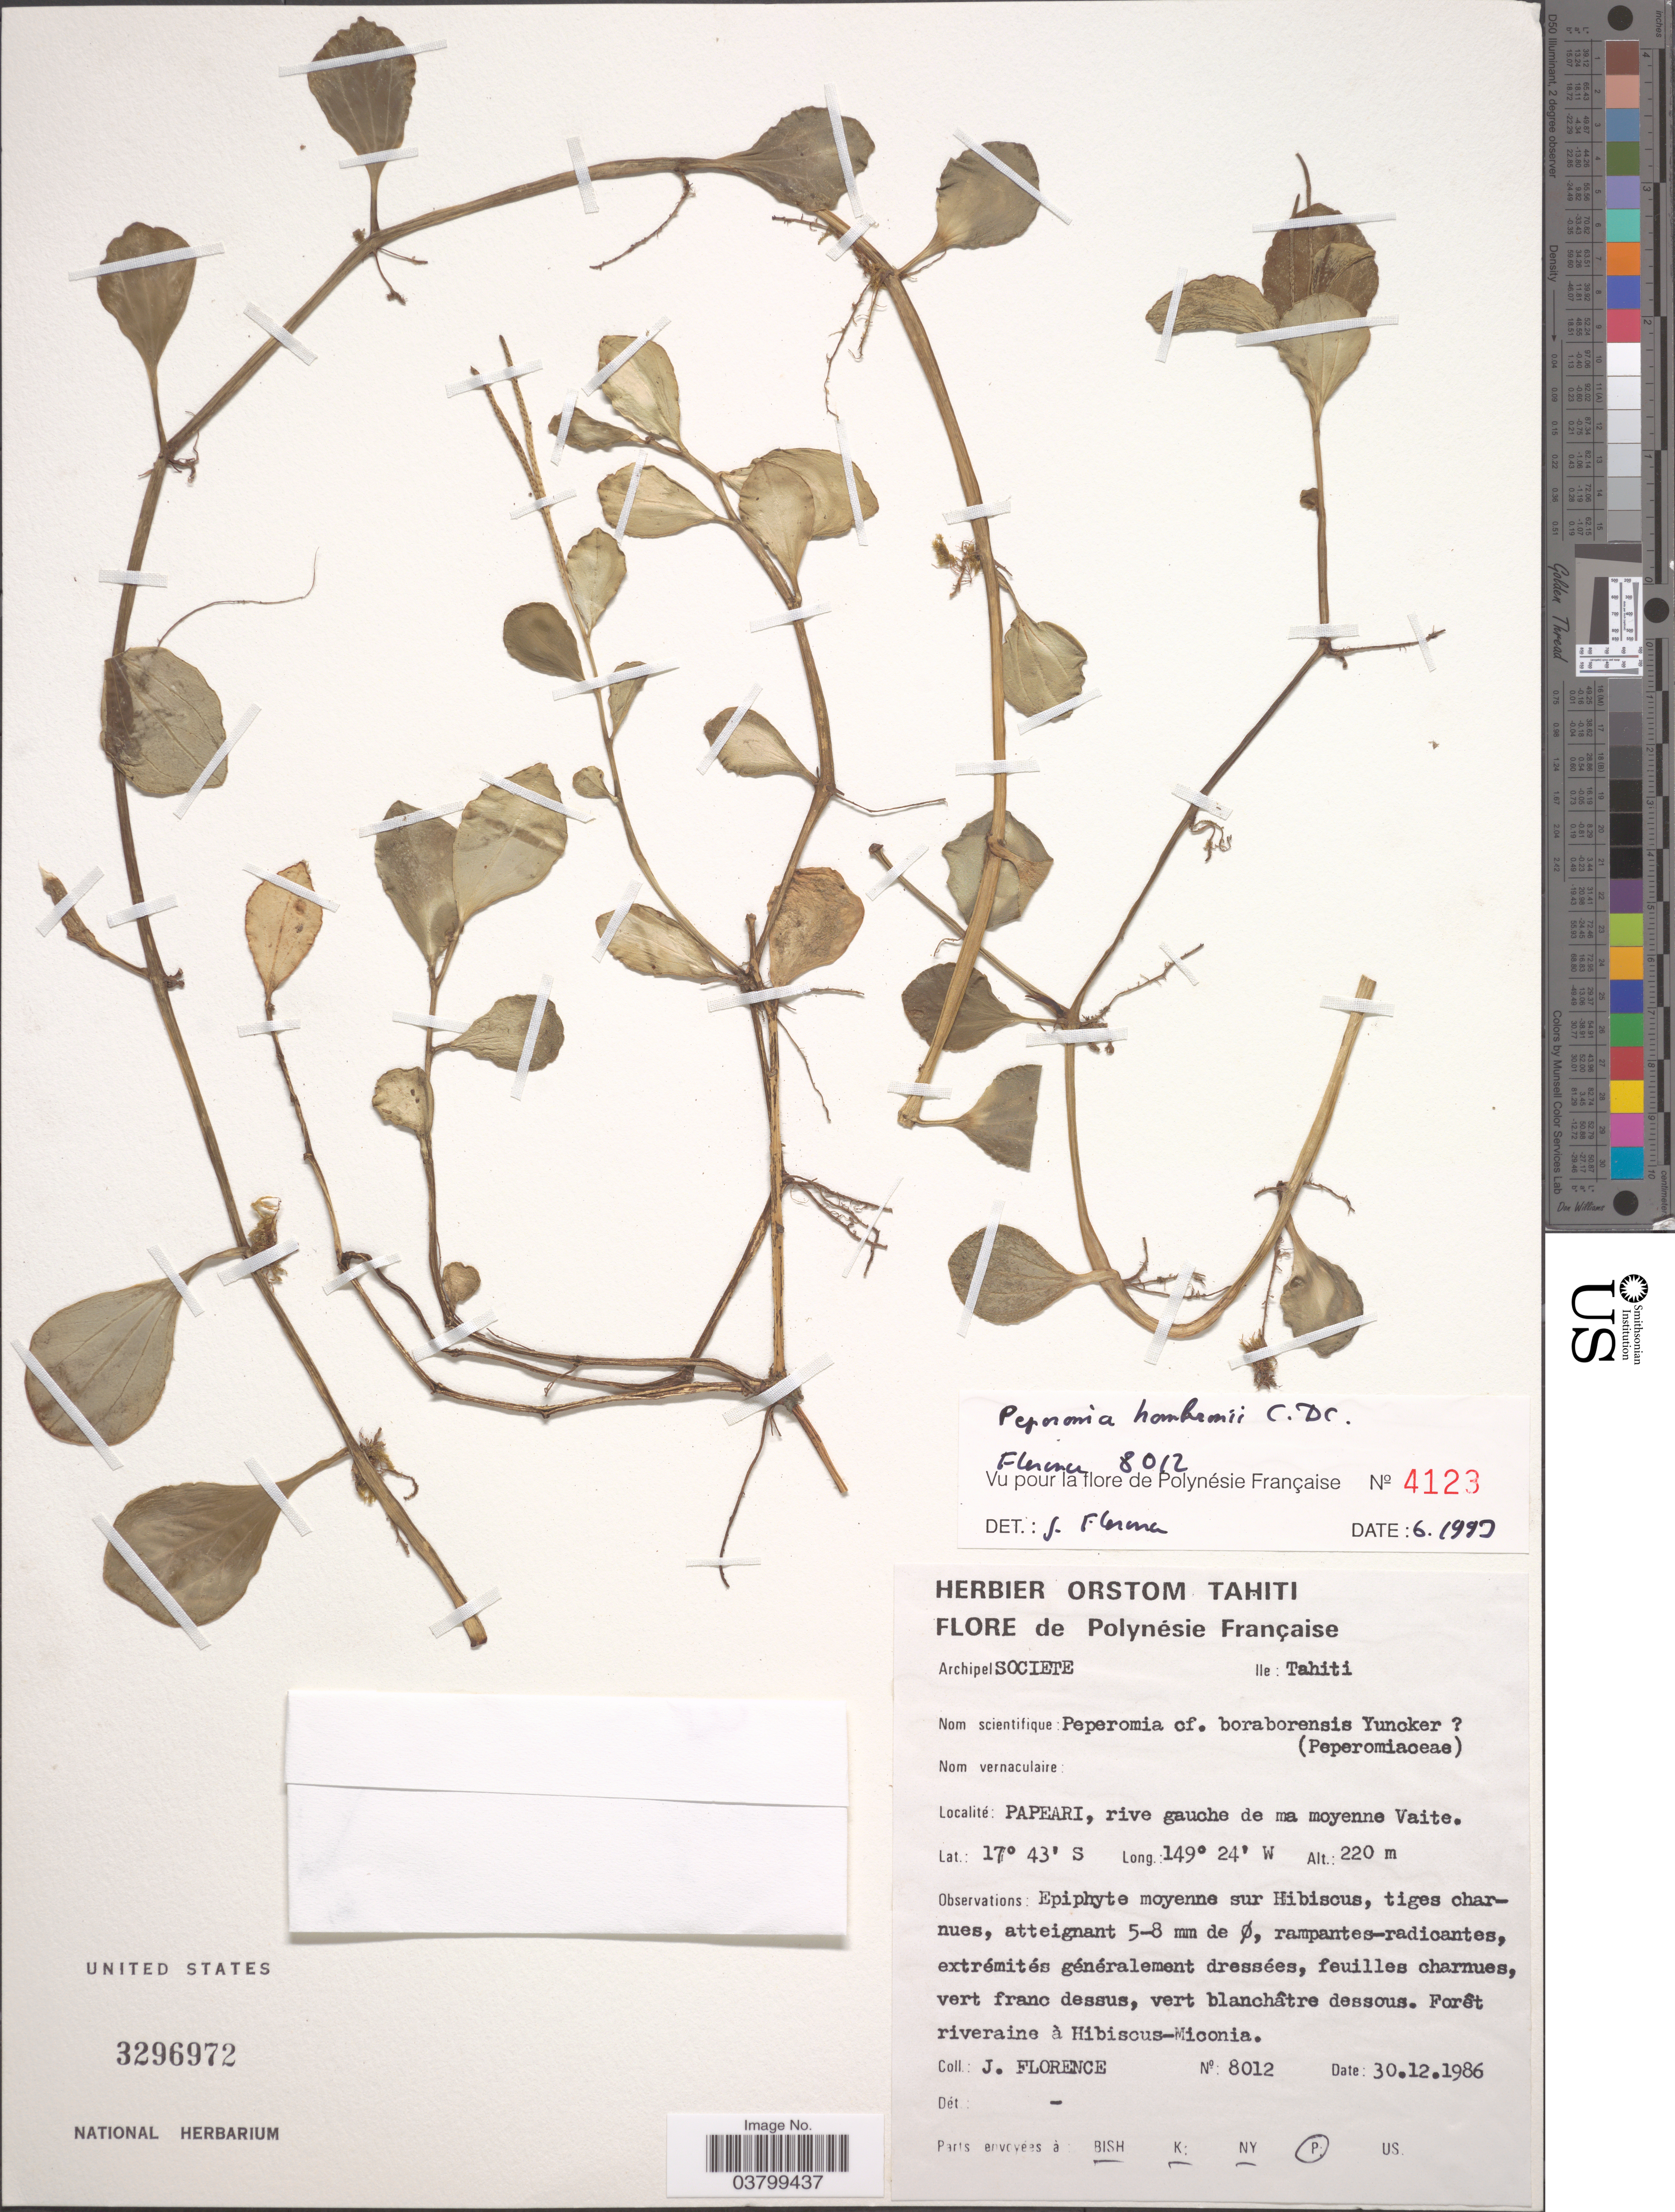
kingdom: Plantae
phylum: Tracheophyta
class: Magnoliopsida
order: Piperales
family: Piperaceae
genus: Peperomia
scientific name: Peperomia hombronii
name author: C. DC.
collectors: J. Florence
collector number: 8012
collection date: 1986-12-30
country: French Polynesia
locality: Archipel: Societe. Ile: Tahiti. Papeari, rive gauche de ma moyenne Vaite.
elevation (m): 220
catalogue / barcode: US 3296972